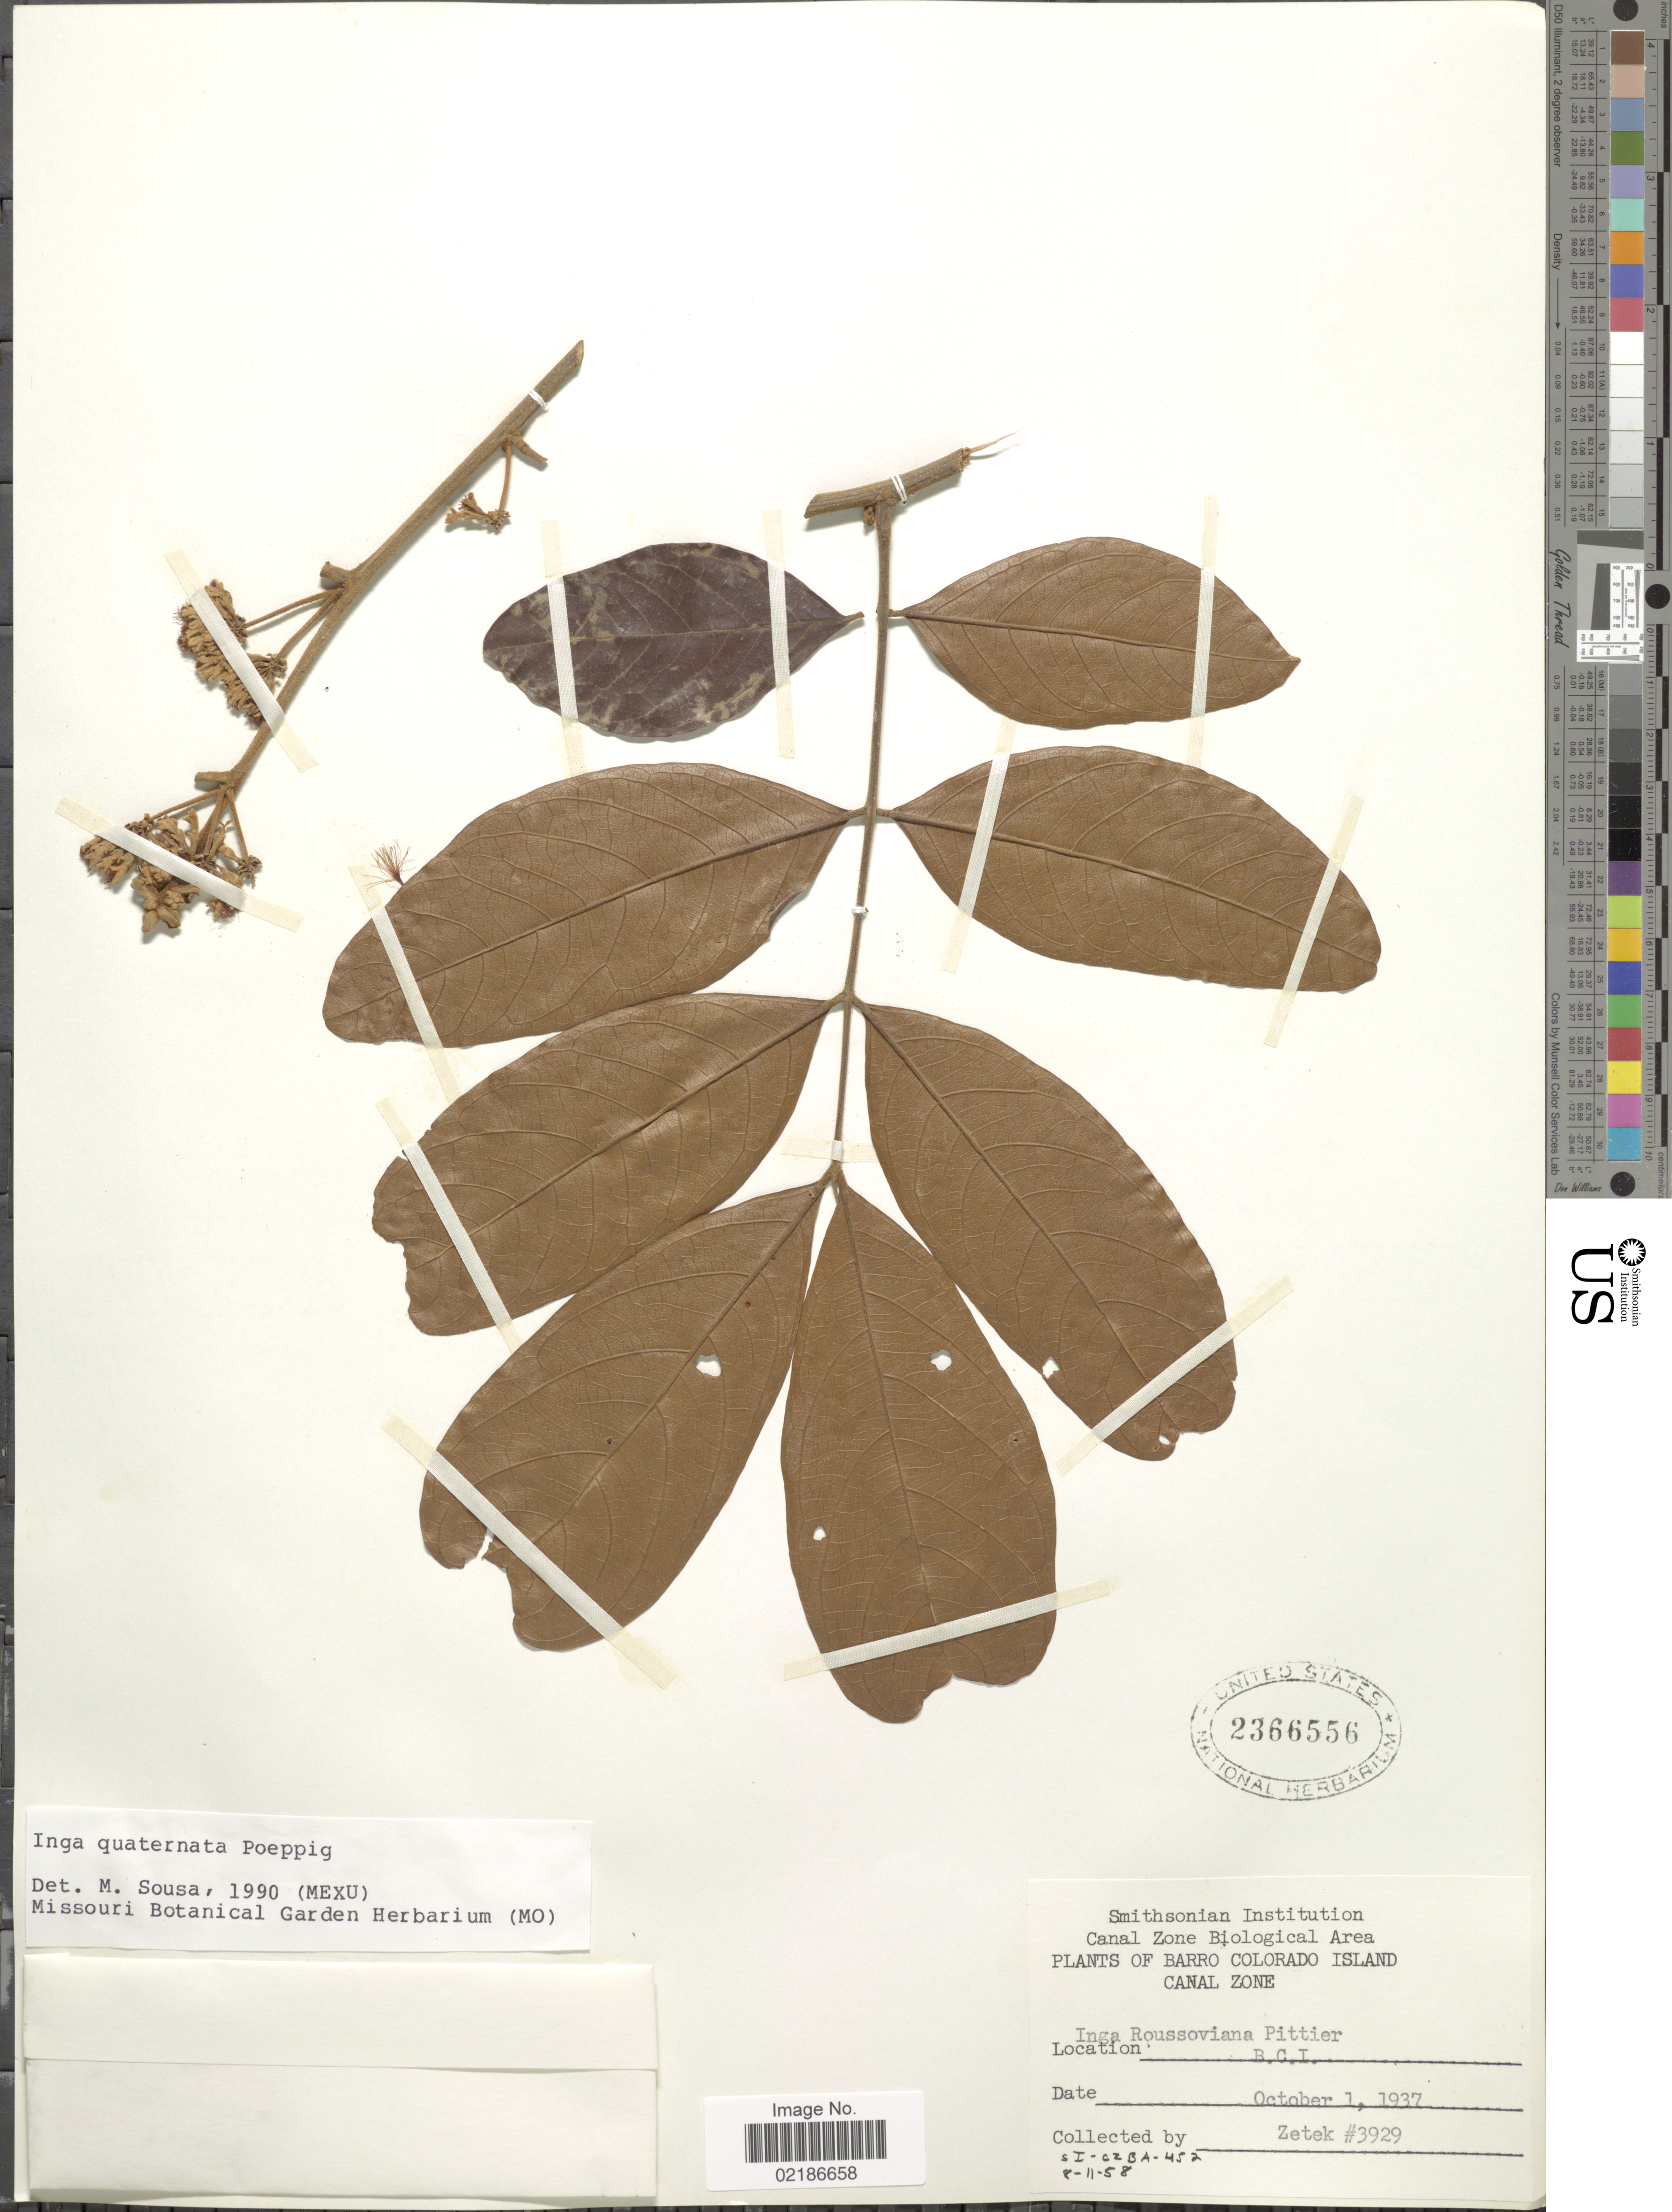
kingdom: Plantae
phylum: Tracheophyta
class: Magnoliopsida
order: Fabales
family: Fabaceae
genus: Inga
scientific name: Inga quaternata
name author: Poepp. & Endl.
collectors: -. Zetek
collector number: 3929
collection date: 1937-10-01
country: Panama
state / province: Panamá Oeste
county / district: Canal Zone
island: Barro Colorado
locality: Barro Colorado Island, B. C. I.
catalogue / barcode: US 2366556